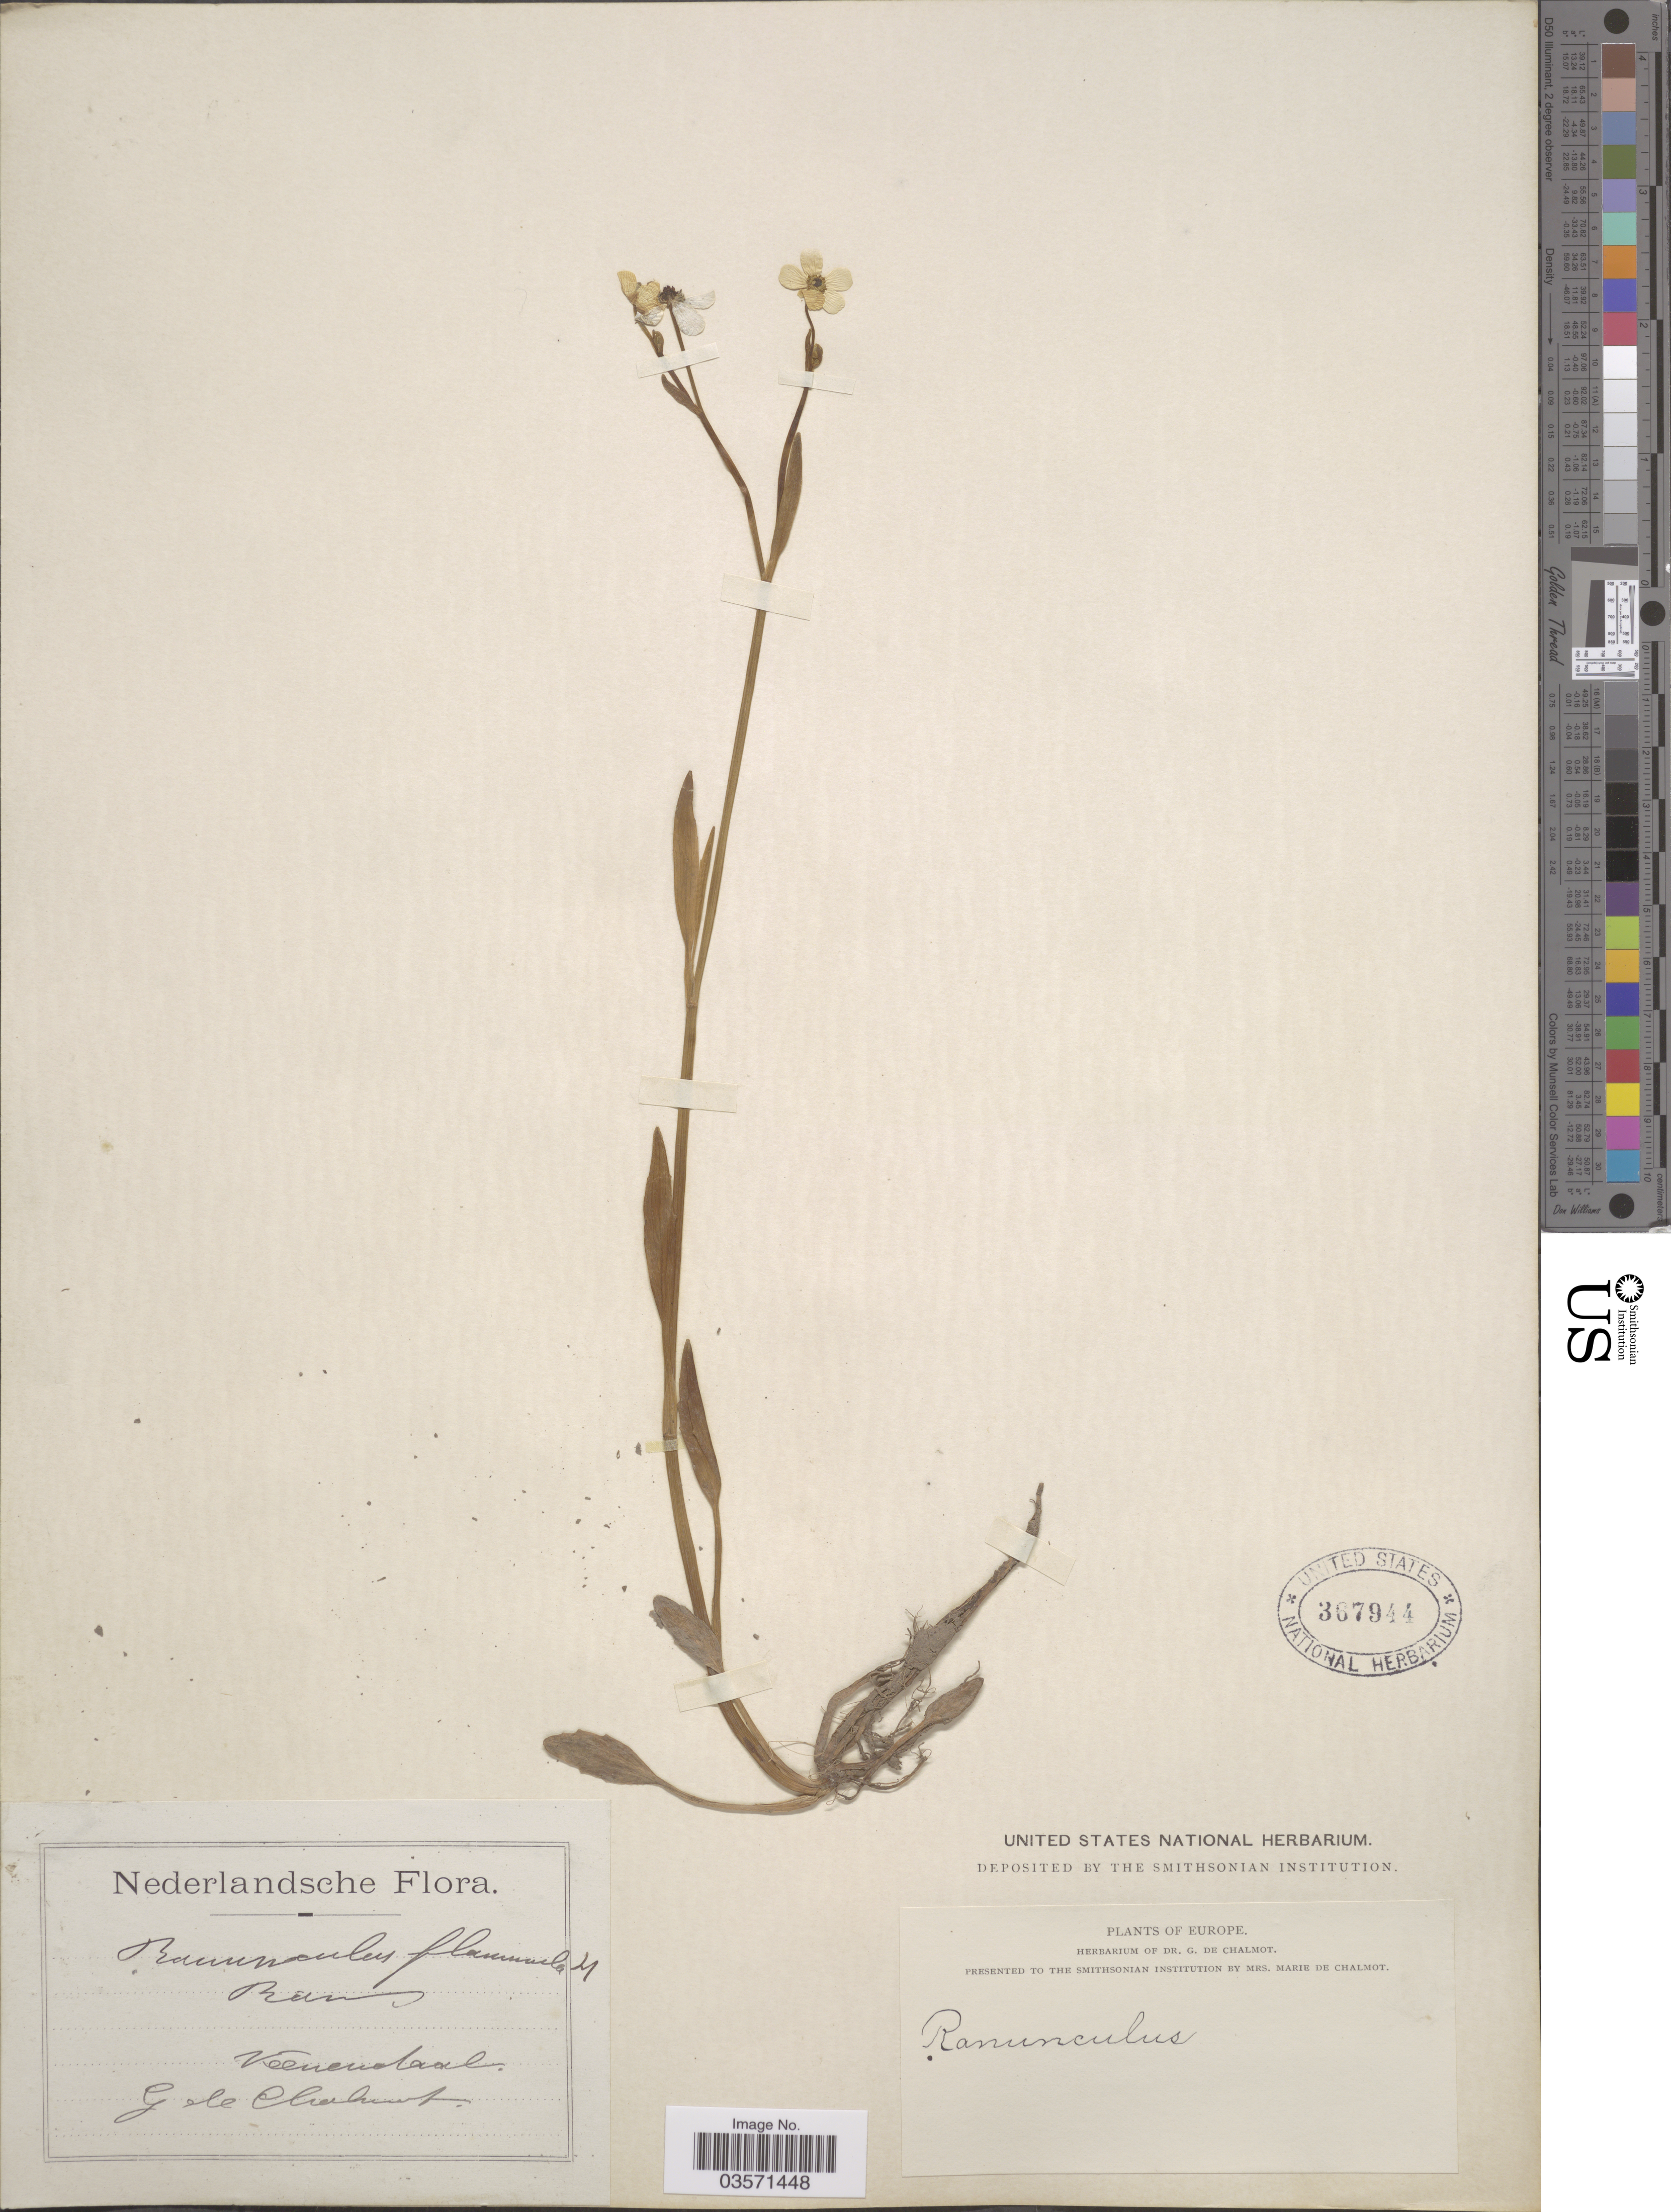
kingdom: Plantae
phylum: Tracheophyta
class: Magnoliopsida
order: Ranunculales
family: Ranunculaceae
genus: Ranunculus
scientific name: Ranunculus flammula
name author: L.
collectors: G. de Chalmot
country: Netherlands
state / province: Utrecht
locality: Veenendaal.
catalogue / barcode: US 367944